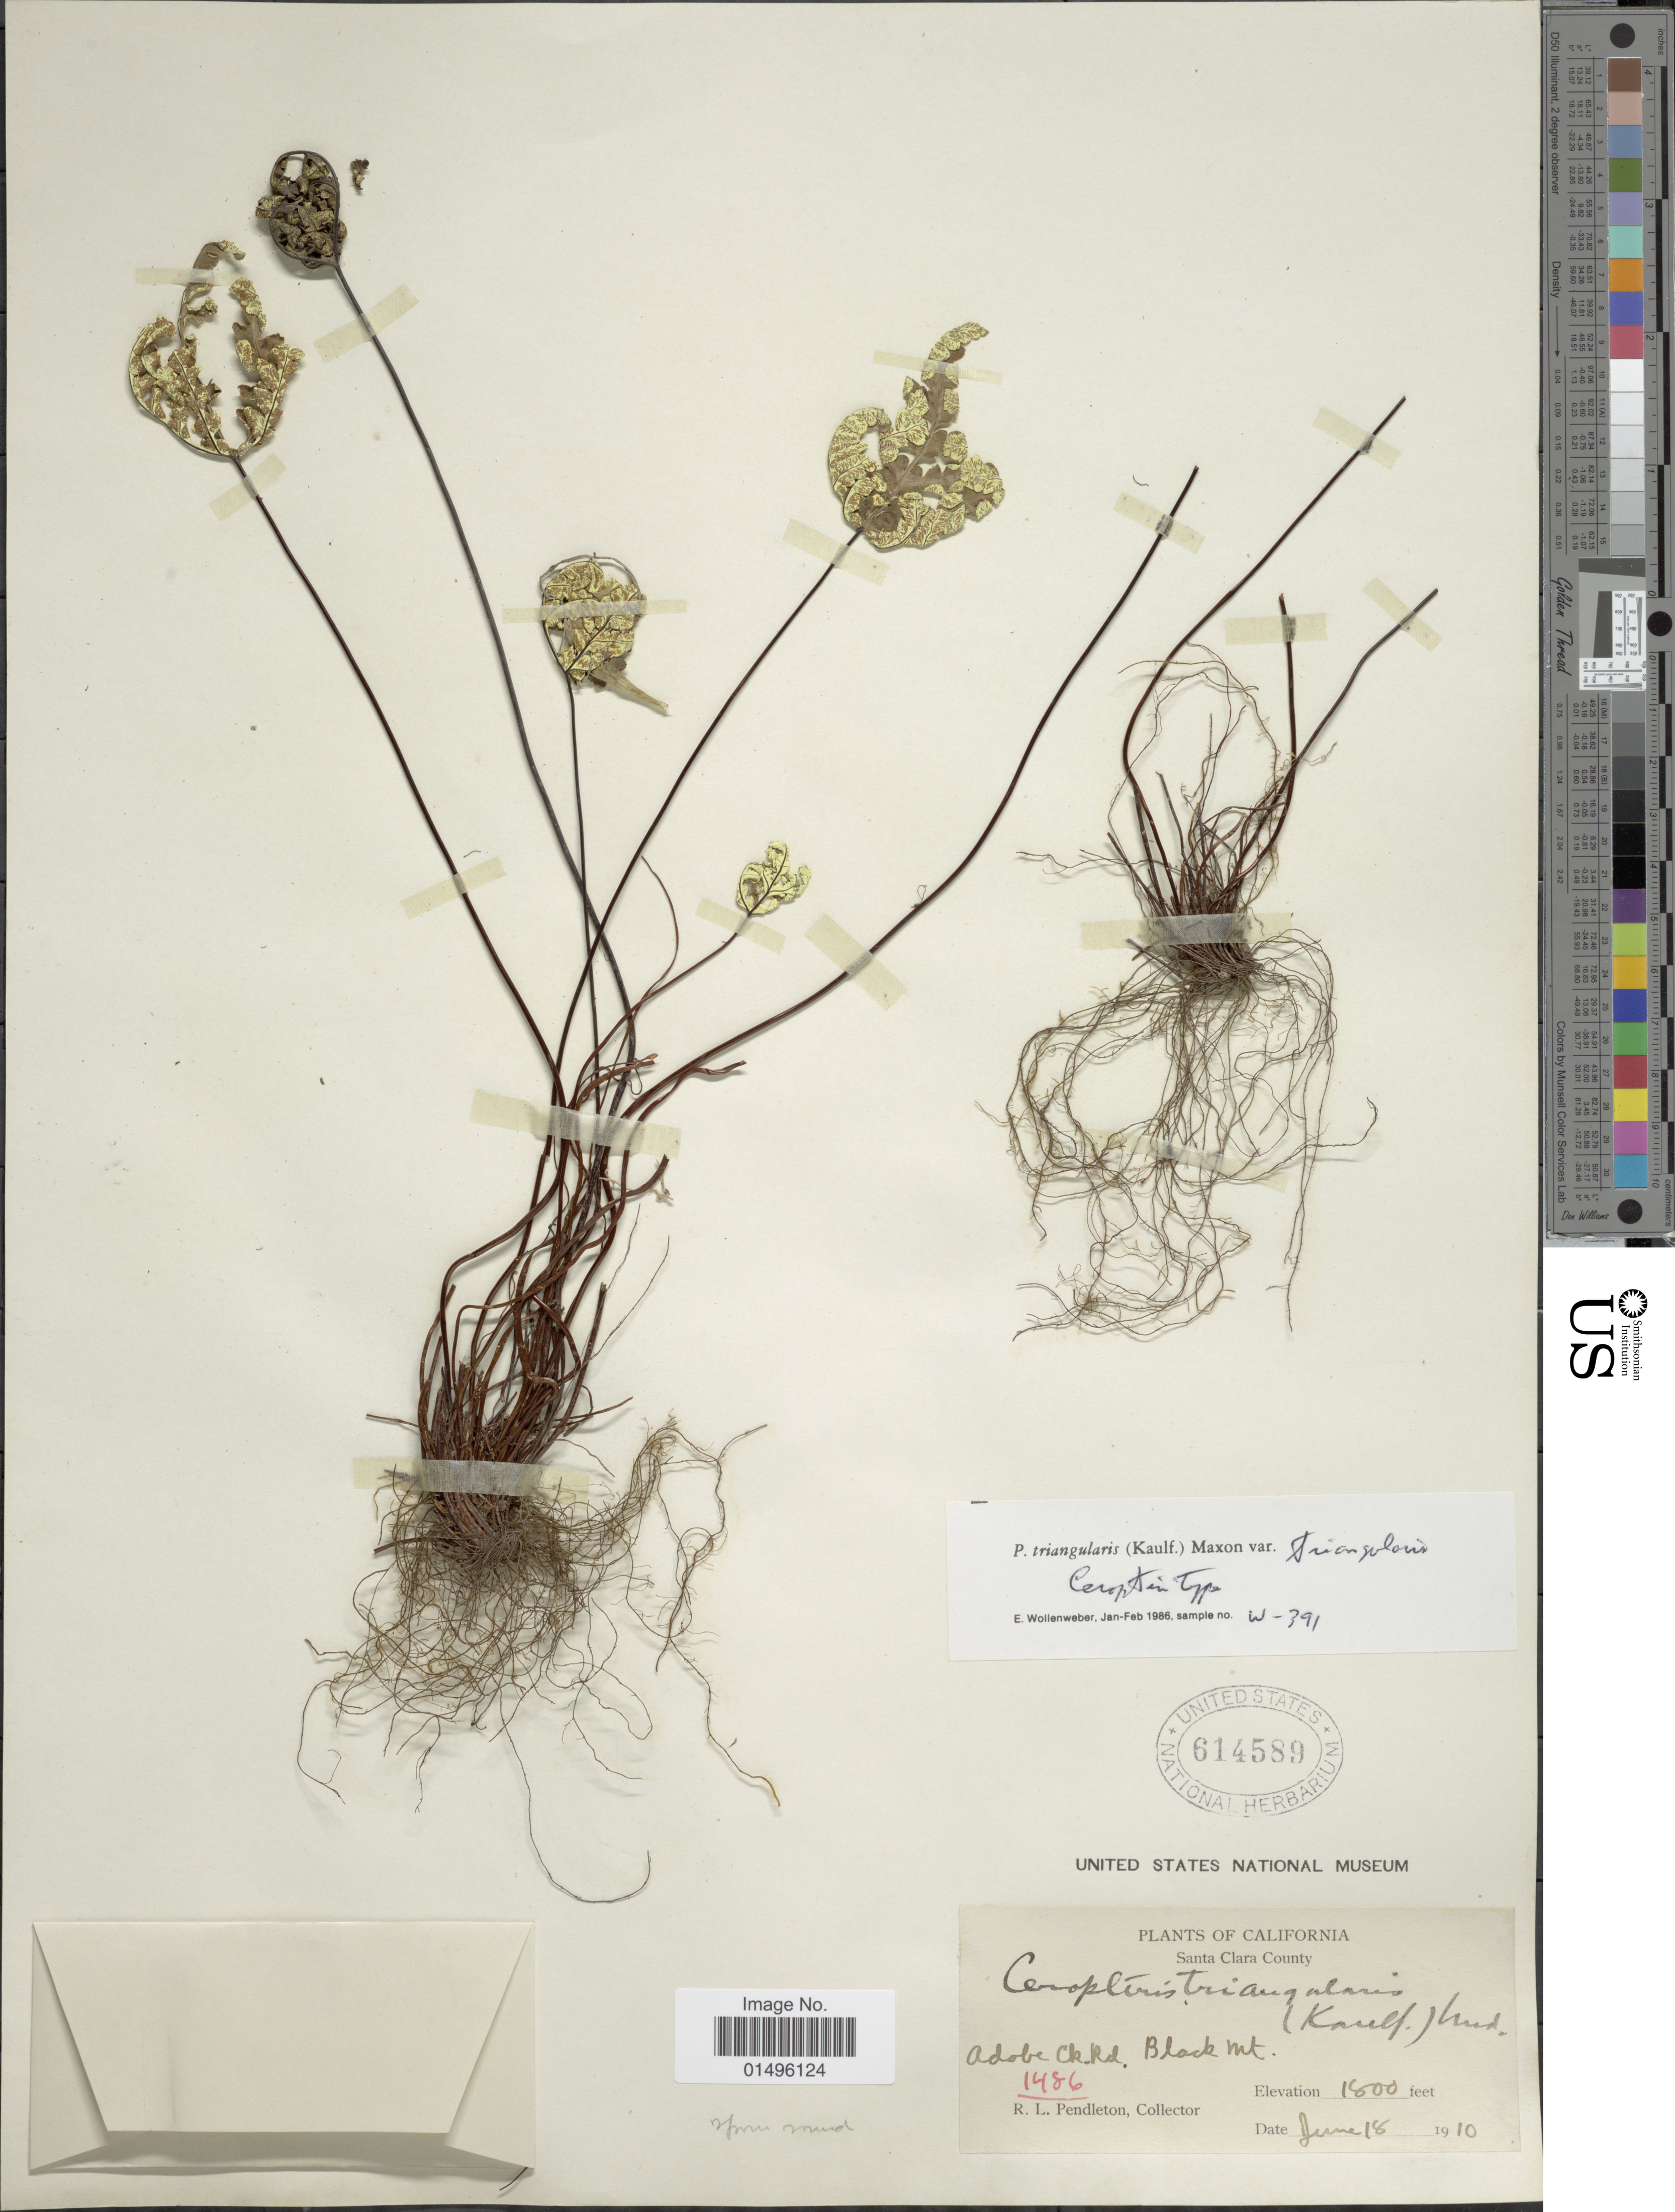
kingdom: Plantae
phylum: Tracheophyta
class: Polypodiopsida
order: Polypodiales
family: Pteridaceae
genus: Pentagramma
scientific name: Pentagramma triangularis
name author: (Kaulf.) Yatsk. et al.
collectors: R. Pendleton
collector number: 1486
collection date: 1910-06-18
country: United States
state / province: California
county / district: Santa Clara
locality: California, Santa Clara County, adobe Ck. Rd. Black Mt.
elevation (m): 549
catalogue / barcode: US 614589